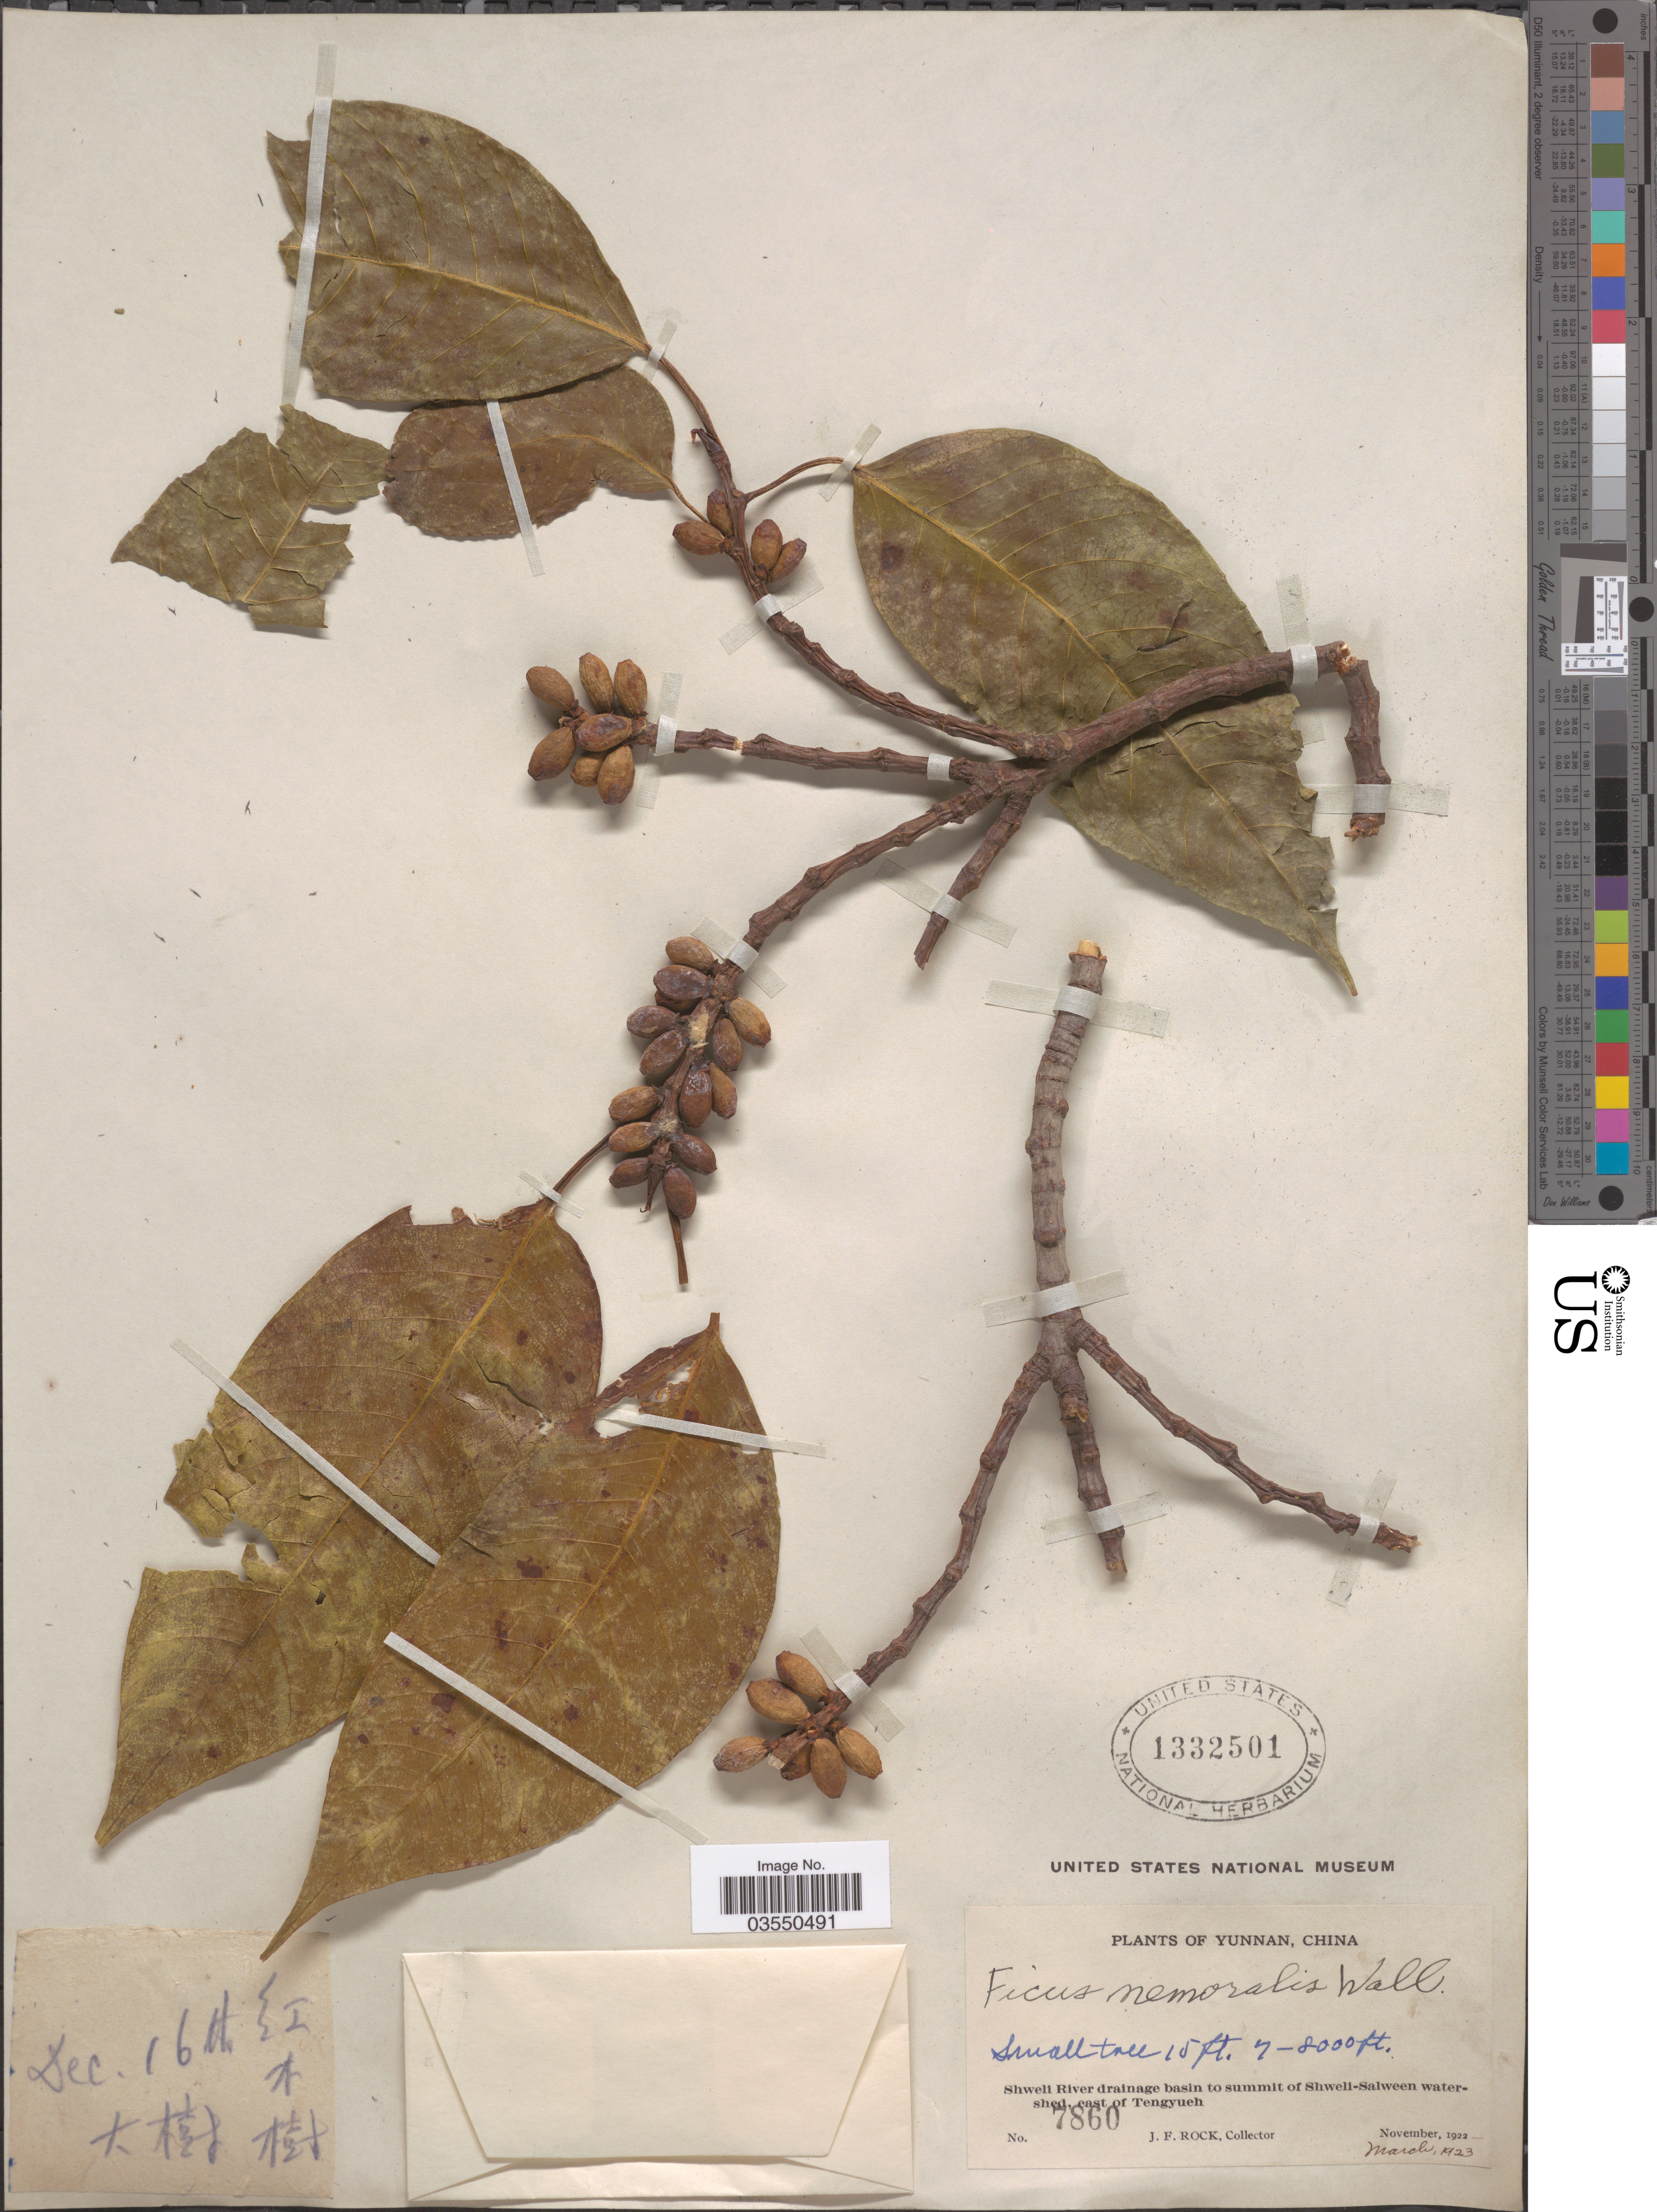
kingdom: Plantae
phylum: Tracheophyta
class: Magnoliopsida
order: Rosales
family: Moraceae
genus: Ficus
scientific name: Ficus neriifolia var. neriifolia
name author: Sm.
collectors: J. Rock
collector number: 7860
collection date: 1922-12-16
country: China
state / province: Yunnan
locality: Shweli River drainage basin to summit of Shweli-Salween watershed, east of Tengyueh.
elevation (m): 2134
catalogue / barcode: US 1332501